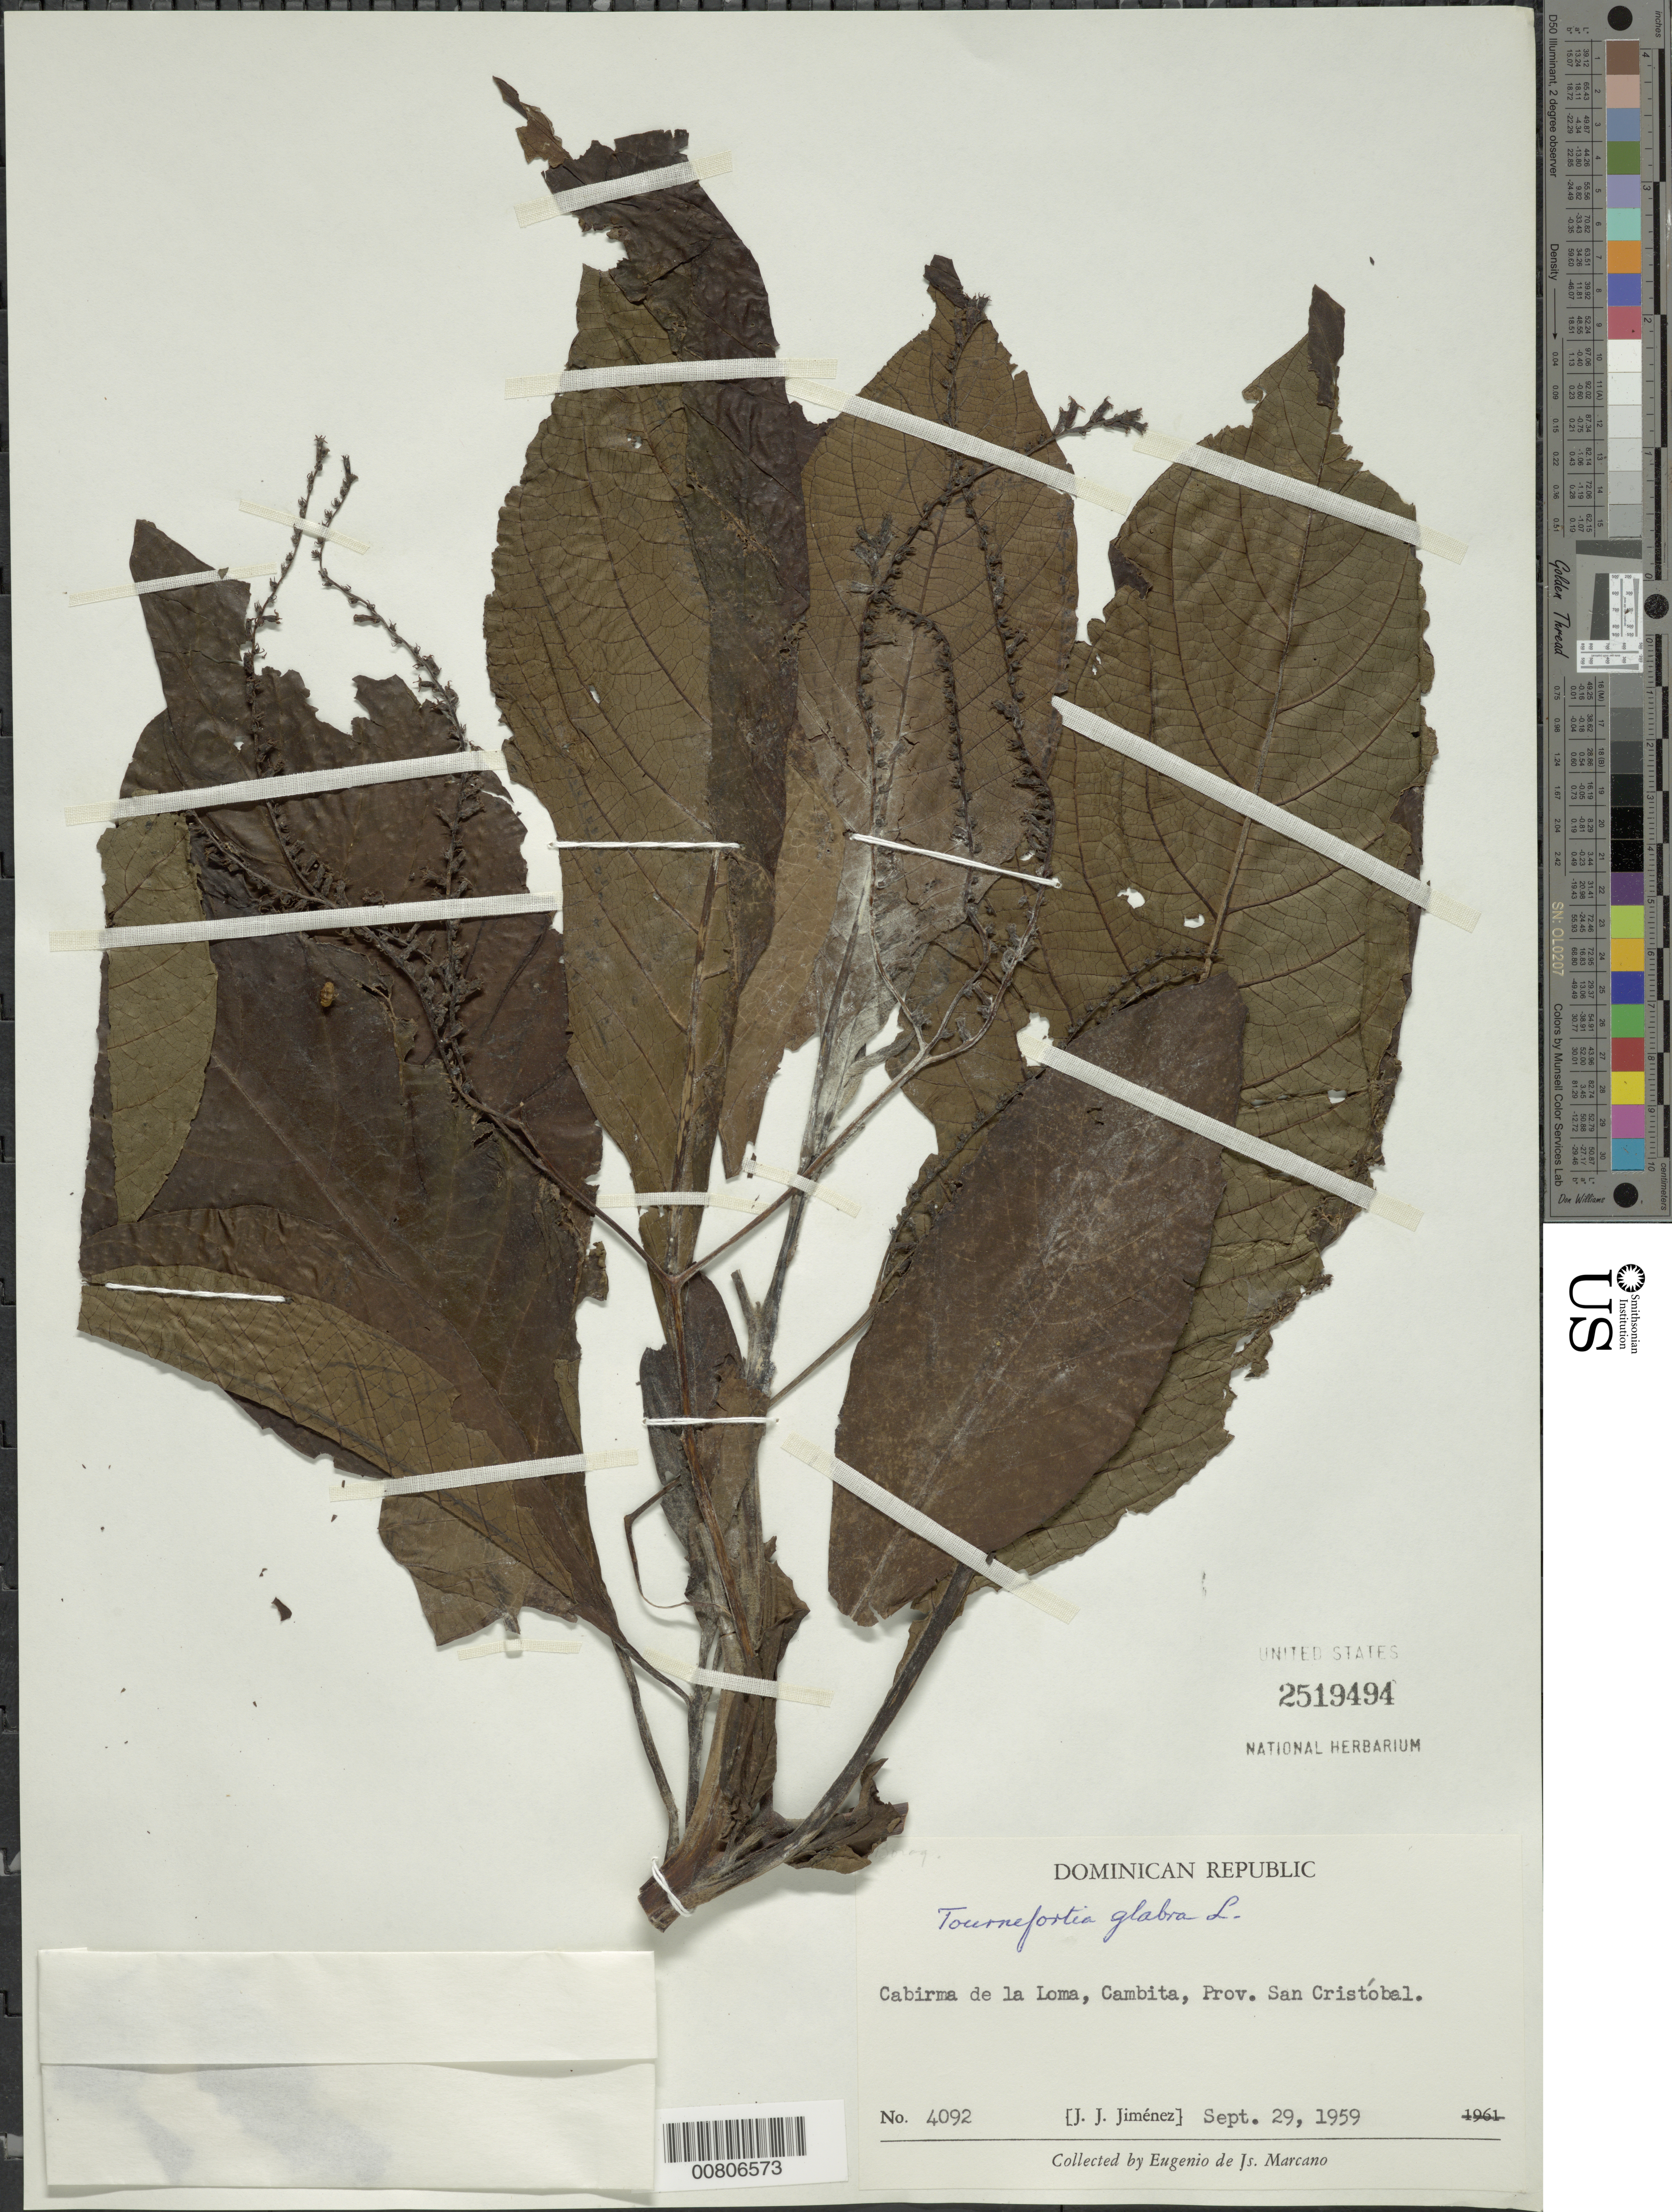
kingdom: Plantae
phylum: Tracheophyta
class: Magnoliopsida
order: Boraginales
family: Heliotropiaceae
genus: Tournefortia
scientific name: Tournefortia foetidissima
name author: L.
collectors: J. J. Jiménez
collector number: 4092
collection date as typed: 29 Sep 1959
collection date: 1959-09-29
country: Dominican Republic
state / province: San Cristobal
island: Hispaniola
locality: Cabirma de la Loma, Cambita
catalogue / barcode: US 2519494